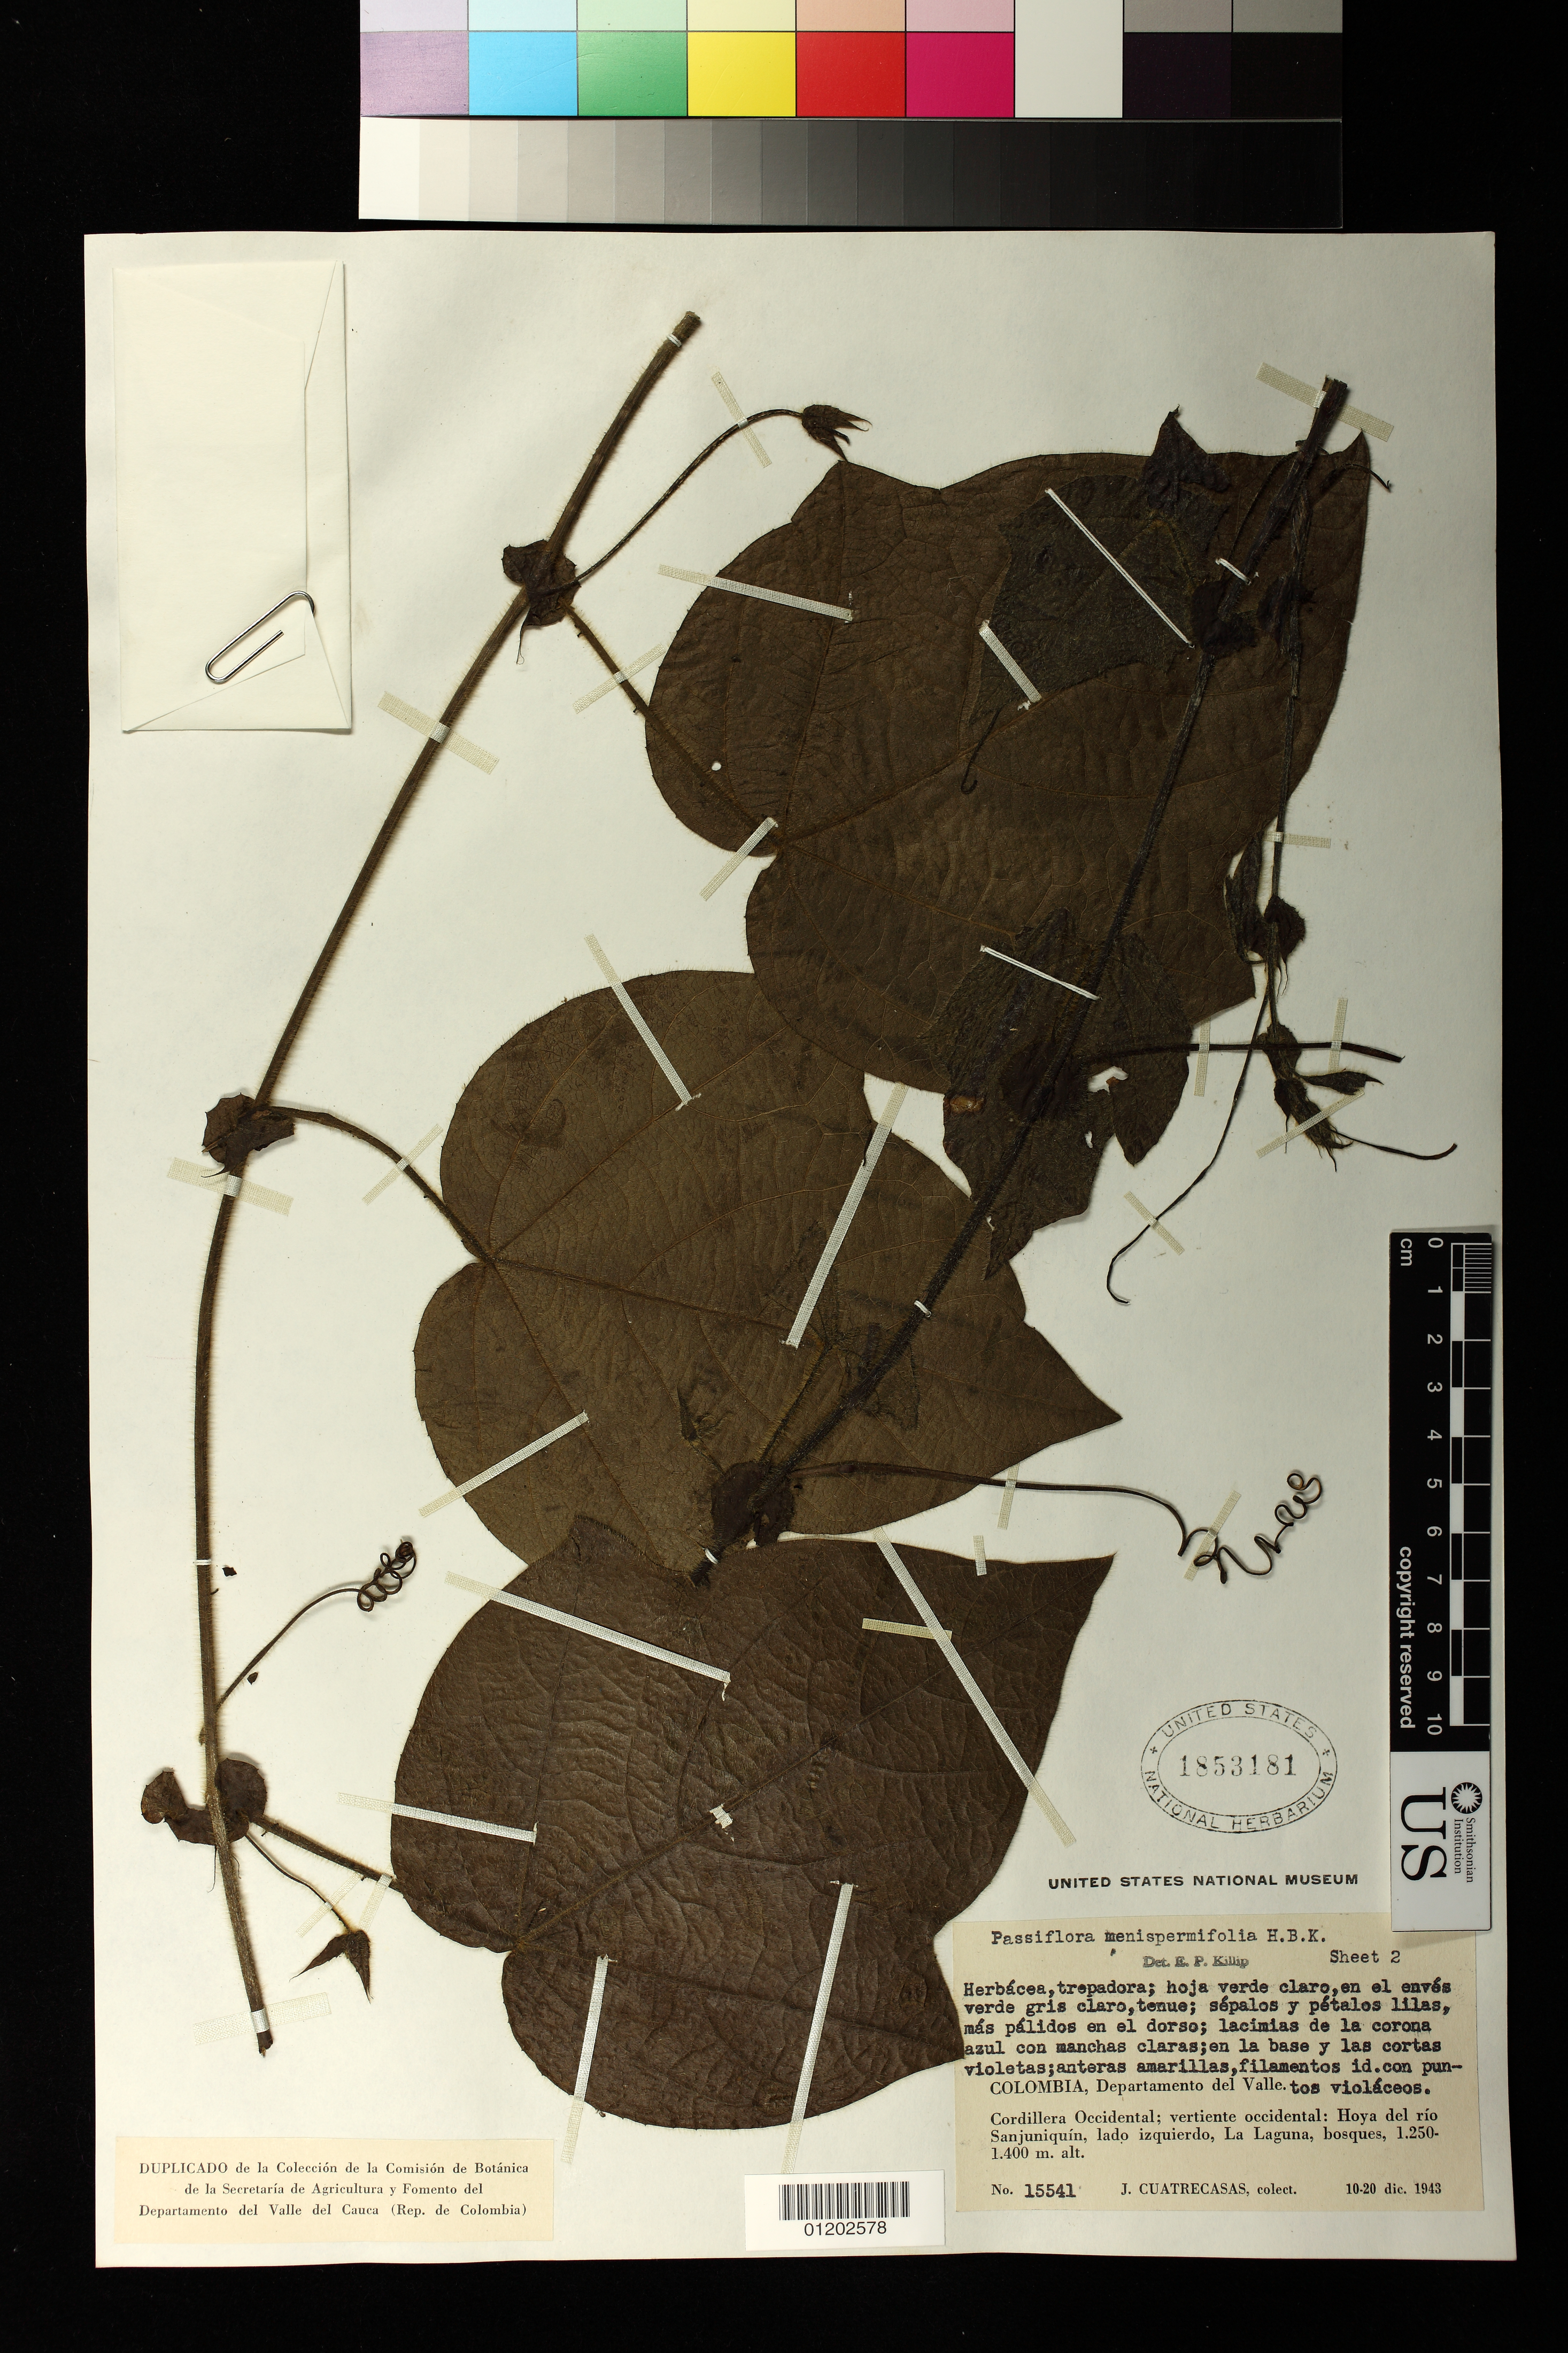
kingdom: Plantae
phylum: Tracheophyta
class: Magnoliopsida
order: Malpighiales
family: Passifloraceae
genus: Passiflora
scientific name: Passiflora menispermifolia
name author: Kunth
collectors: J. Cuatrecasas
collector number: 15541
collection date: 1943-12-10/1943-12-20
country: Colombia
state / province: Valle del Cauca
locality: Mountains, Western Cordillera, western slope; Basin of Sanjuniquin rive left La Laguna, forests. Cordillera Occidental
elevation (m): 1250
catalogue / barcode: US 1853181